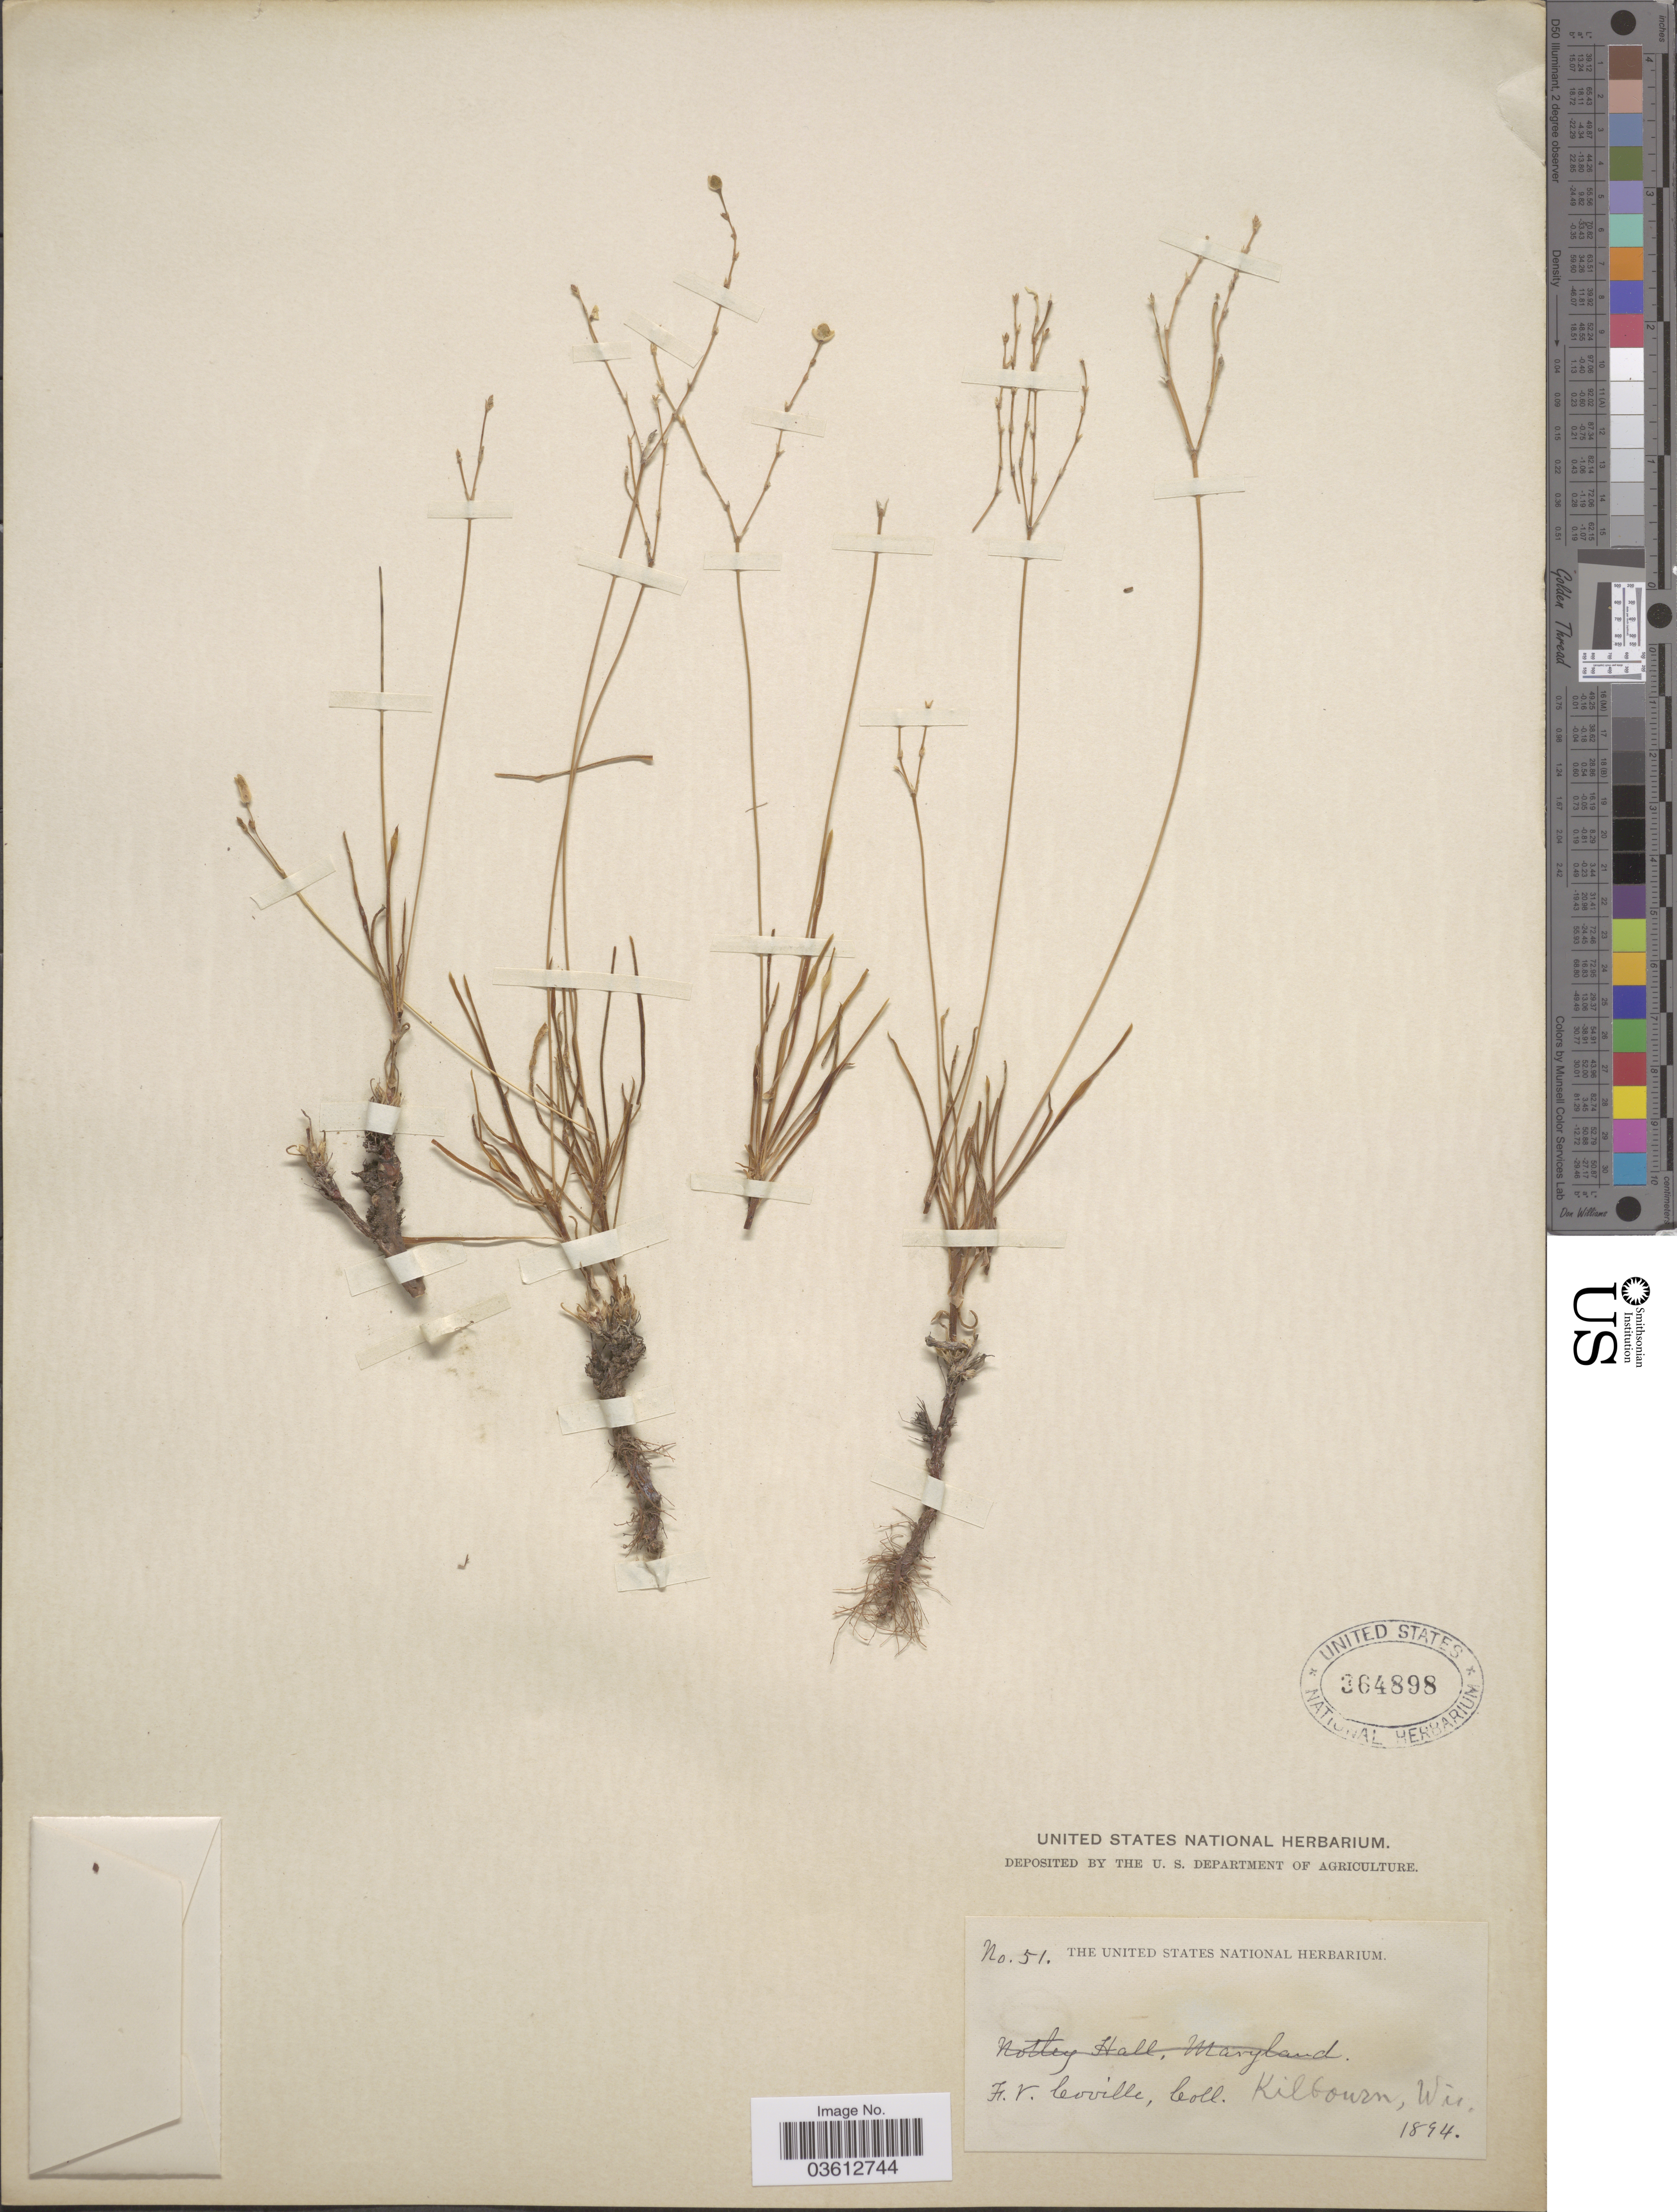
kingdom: Plantae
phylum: Tracheophyta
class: Magnoliopsida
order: Caryophyllales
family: Talinaceae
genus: Talinum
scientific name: Talinum sp.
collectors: F. V. Coville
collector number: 51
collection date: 1894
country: United States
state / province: Wisconsin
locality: Kilbourn.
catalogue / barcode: US 364898